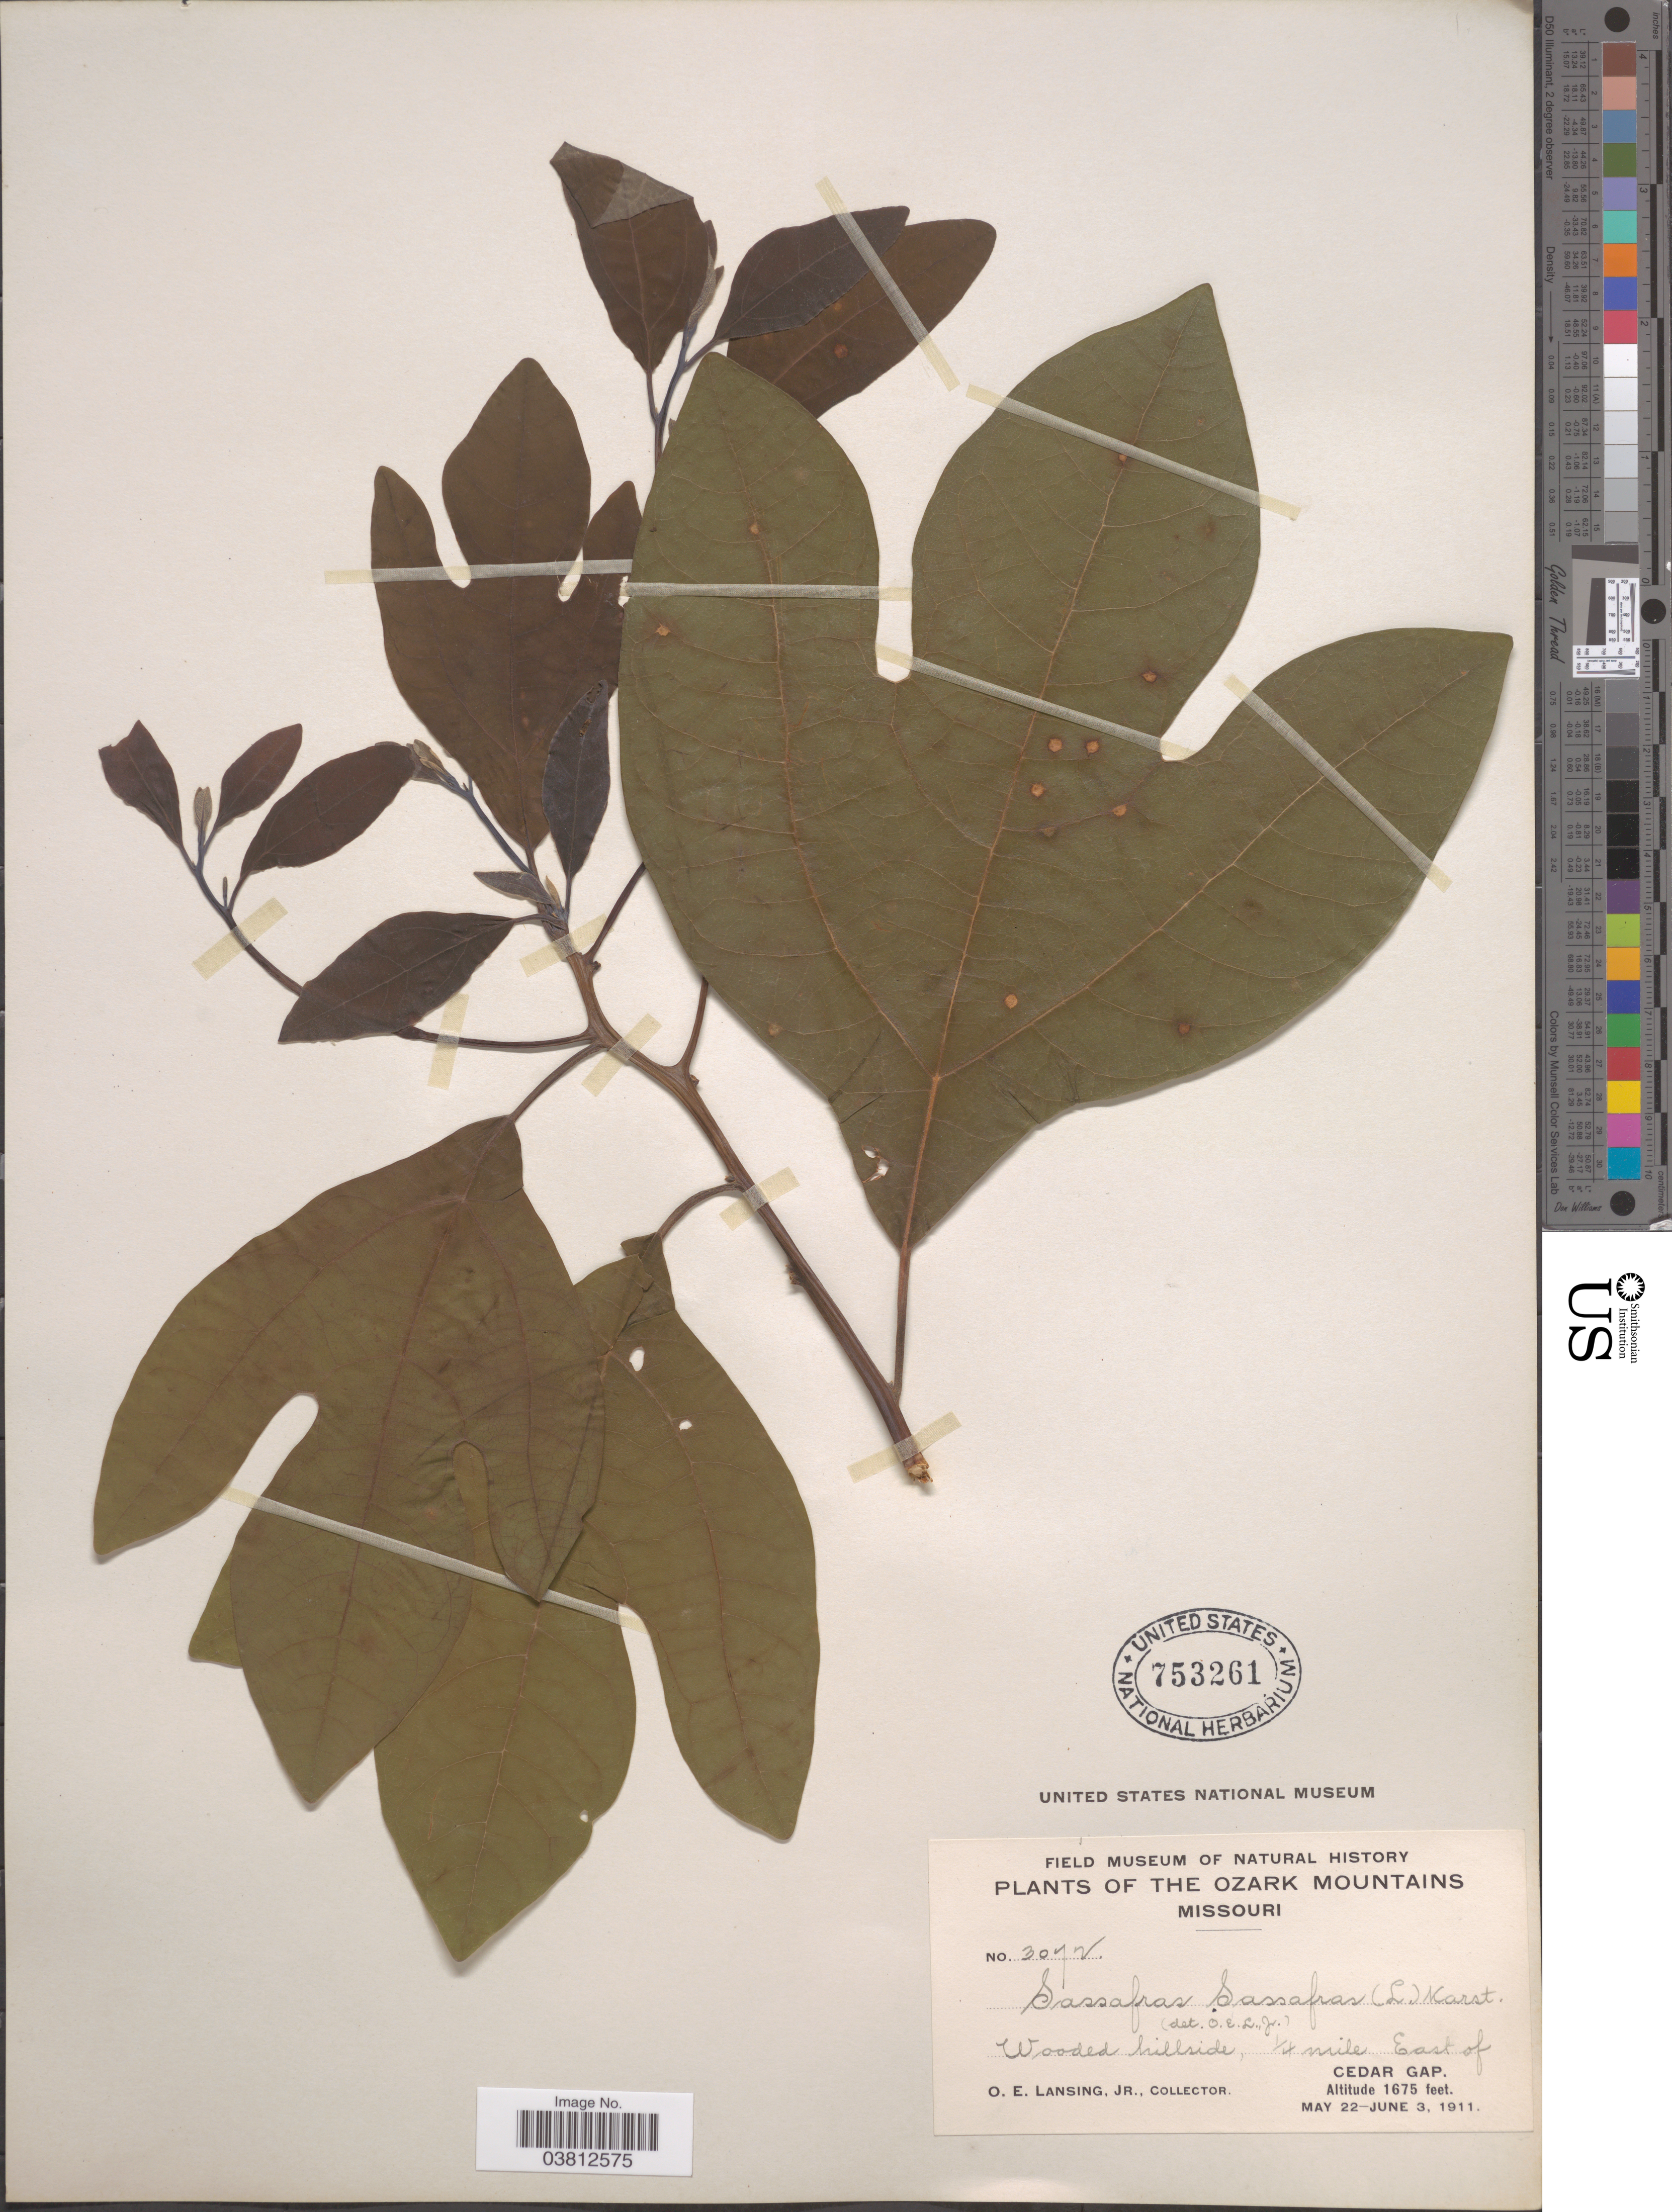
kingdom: Plantae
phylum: Tracheophyta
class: Magnoliopsida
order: Laurales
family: Lauraceae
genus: Sassafras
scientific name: Sassafras albidum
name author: (Nutt.) Nees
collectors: O. Lansing Jr.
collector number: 3072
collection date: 1911-05-22/1911-06-03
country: United States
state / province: Missouri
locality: Ozark Mountains. Wooded hillside, ¼ mile East of Cedar Gap.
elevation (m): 511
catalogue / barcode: US 753261